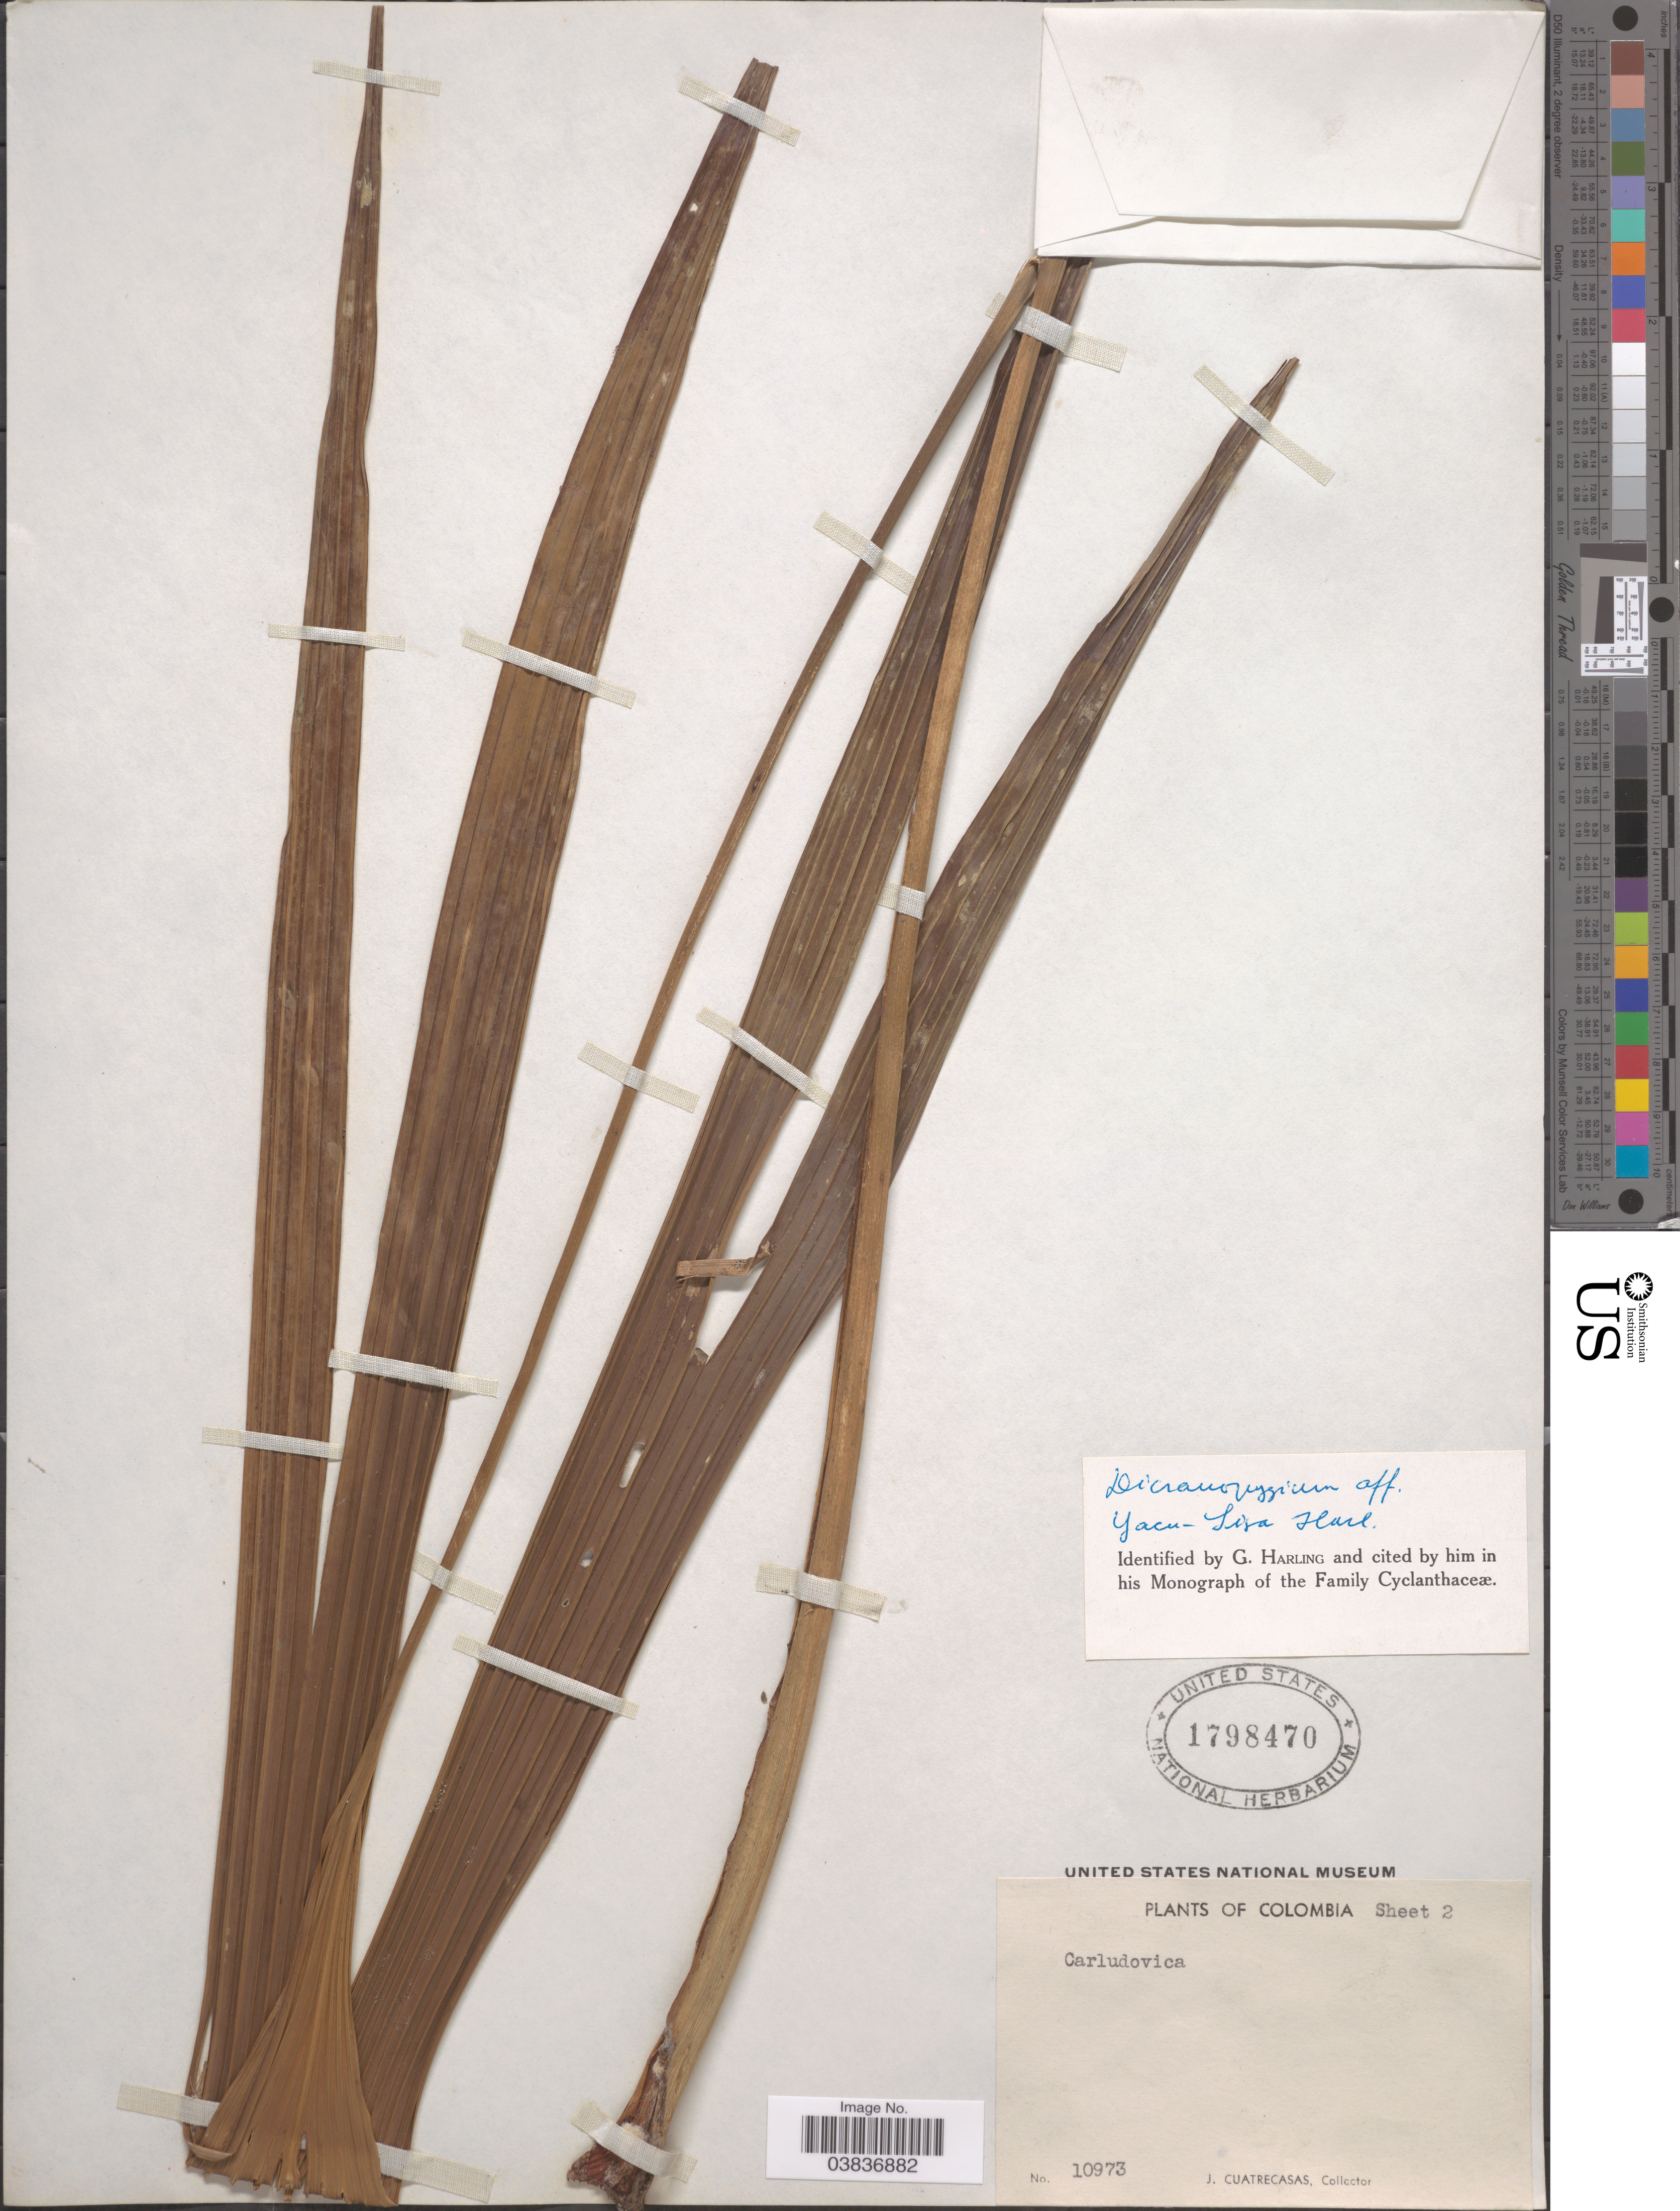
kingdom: Plantae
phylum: Tracheophyta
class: Liliopsida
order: Pandanales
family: Cyclanthaceae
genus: Dicranopygium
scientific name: Dicranopygium yacu-sisa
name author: Harling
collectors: J. Cuatrecasas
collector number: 10973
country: Colombia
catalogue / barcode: US 1798470